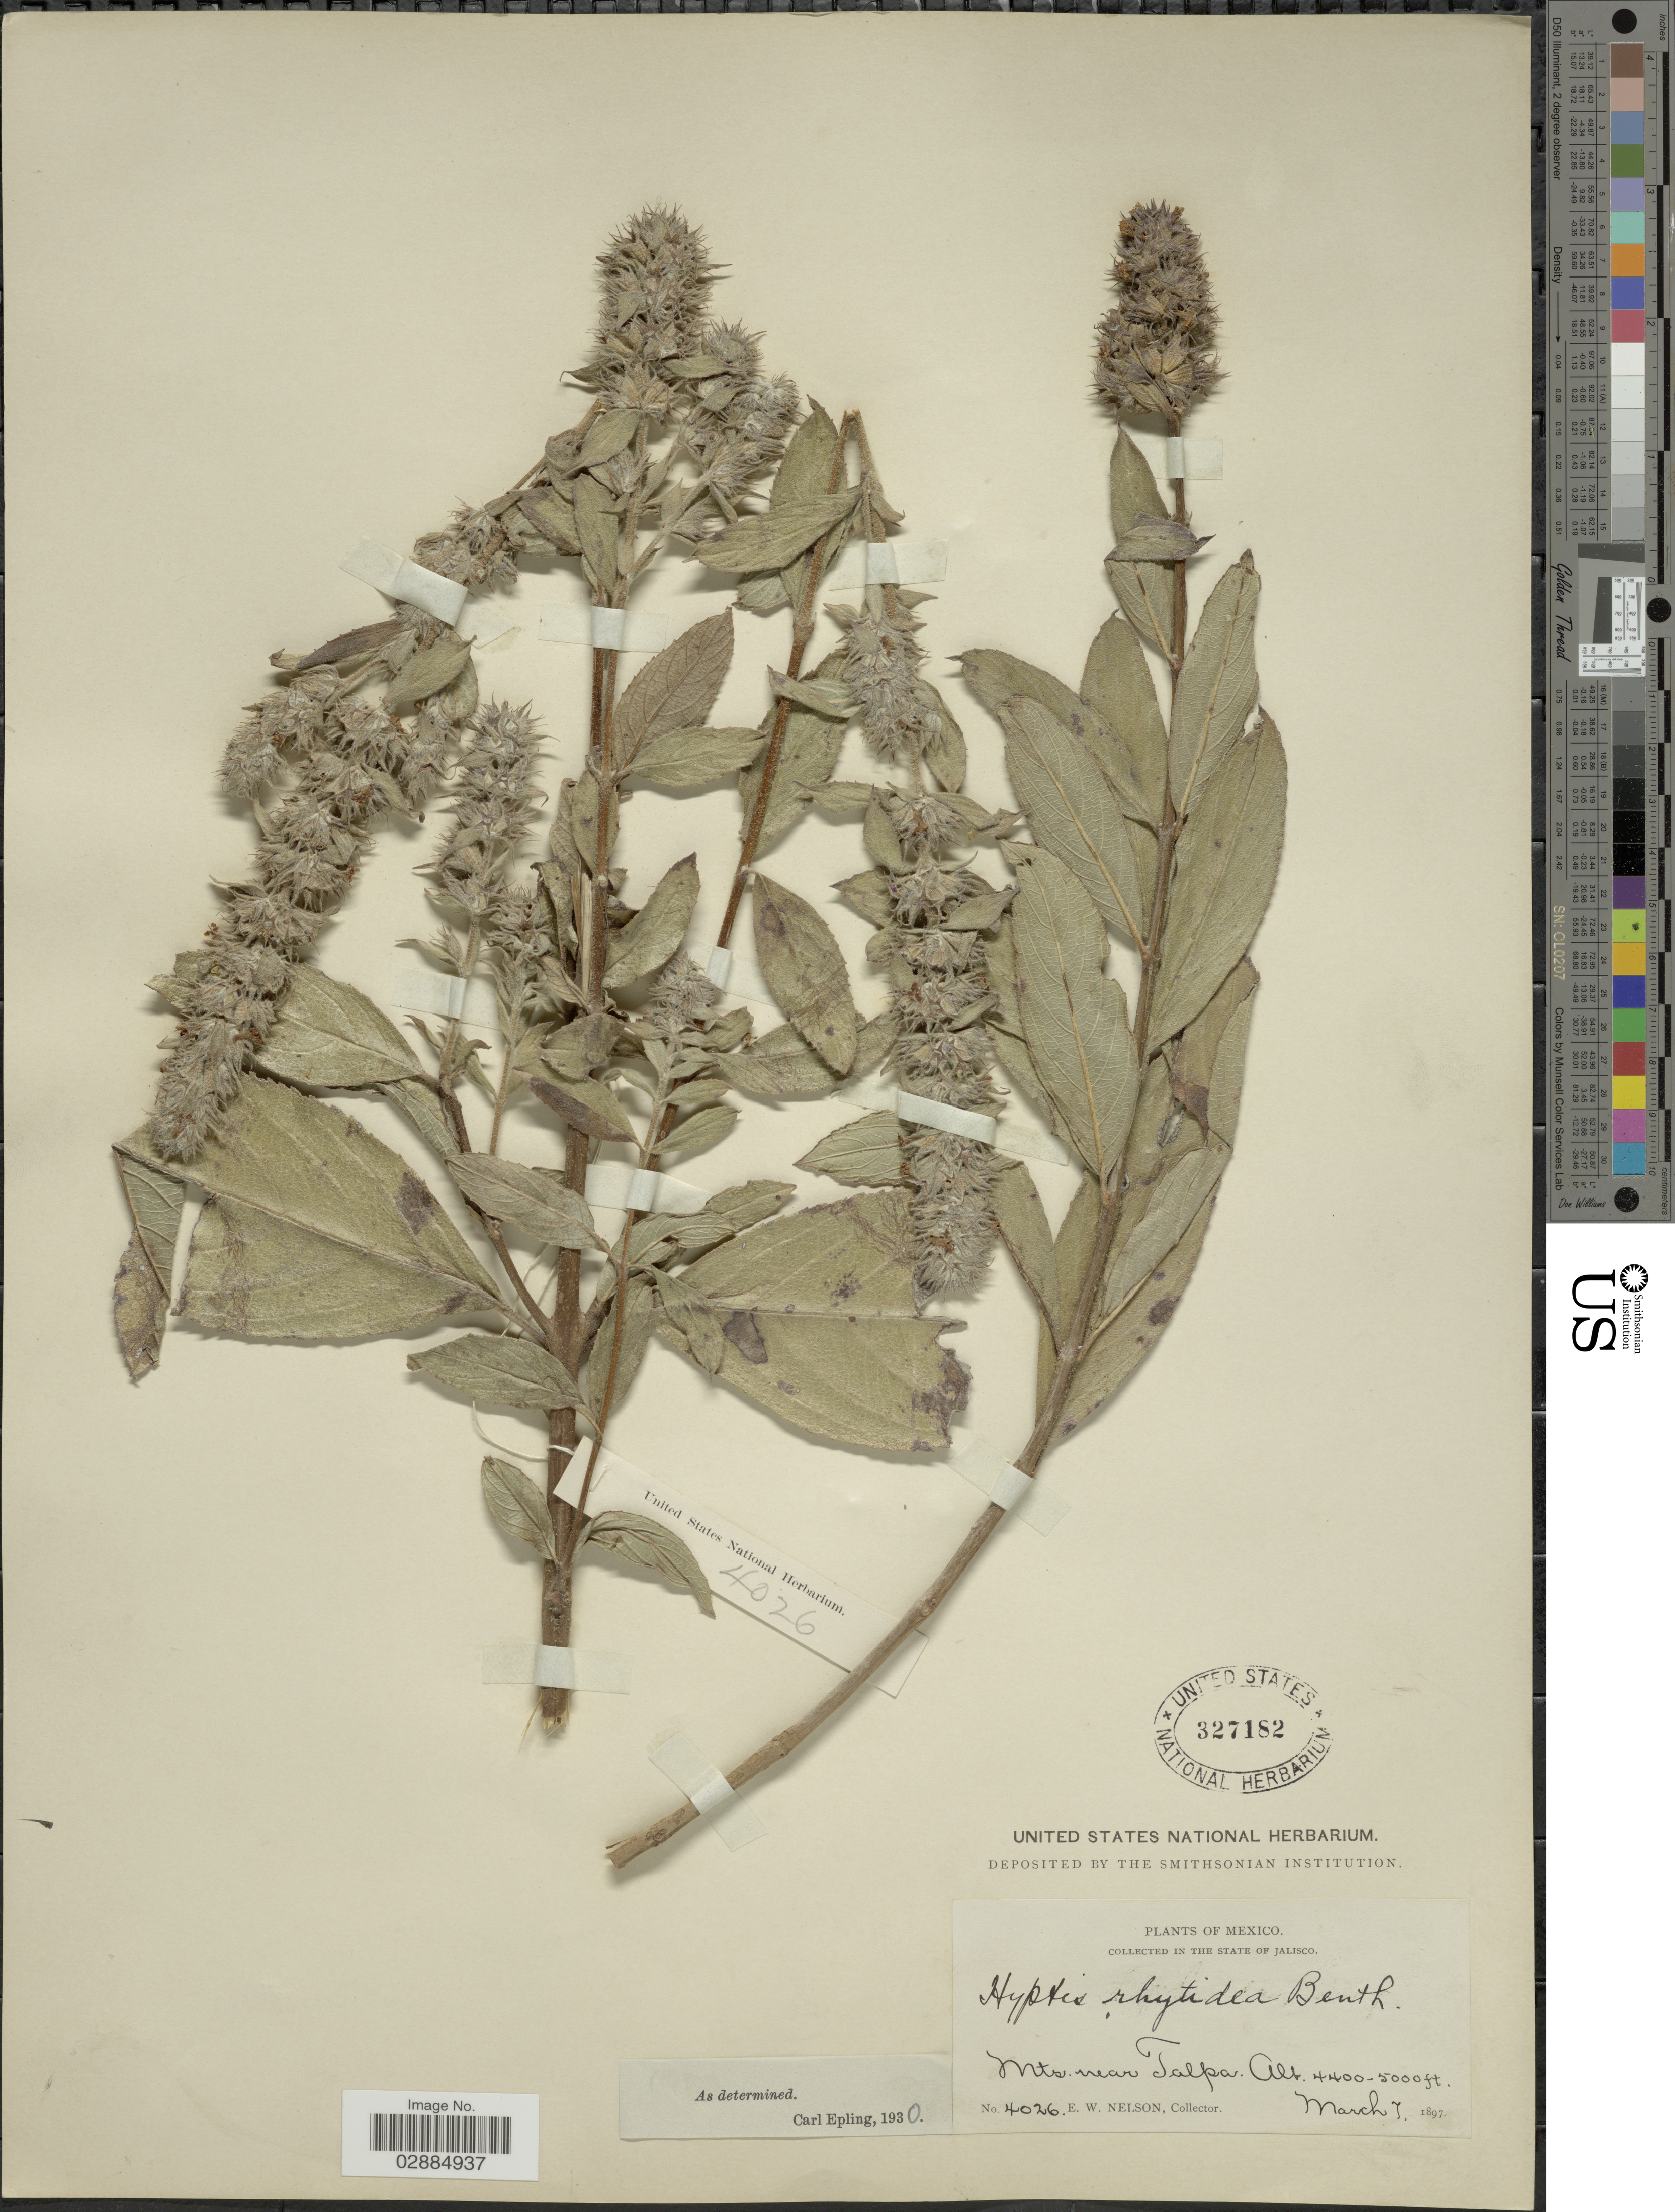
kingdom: Plantae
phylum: Tracheophyta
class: Magnoliopsida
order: Lamiales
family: Lamiaceae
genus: Hyptis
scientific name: Hyptis rhytidea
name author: Benth.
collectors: E. W. Nelson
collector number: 4026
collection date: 1897-03-07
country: Mexico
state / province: Jalisco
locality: In The State of Jalisco, Mts., near Talpa.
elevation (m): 1341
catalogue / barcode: US 327182